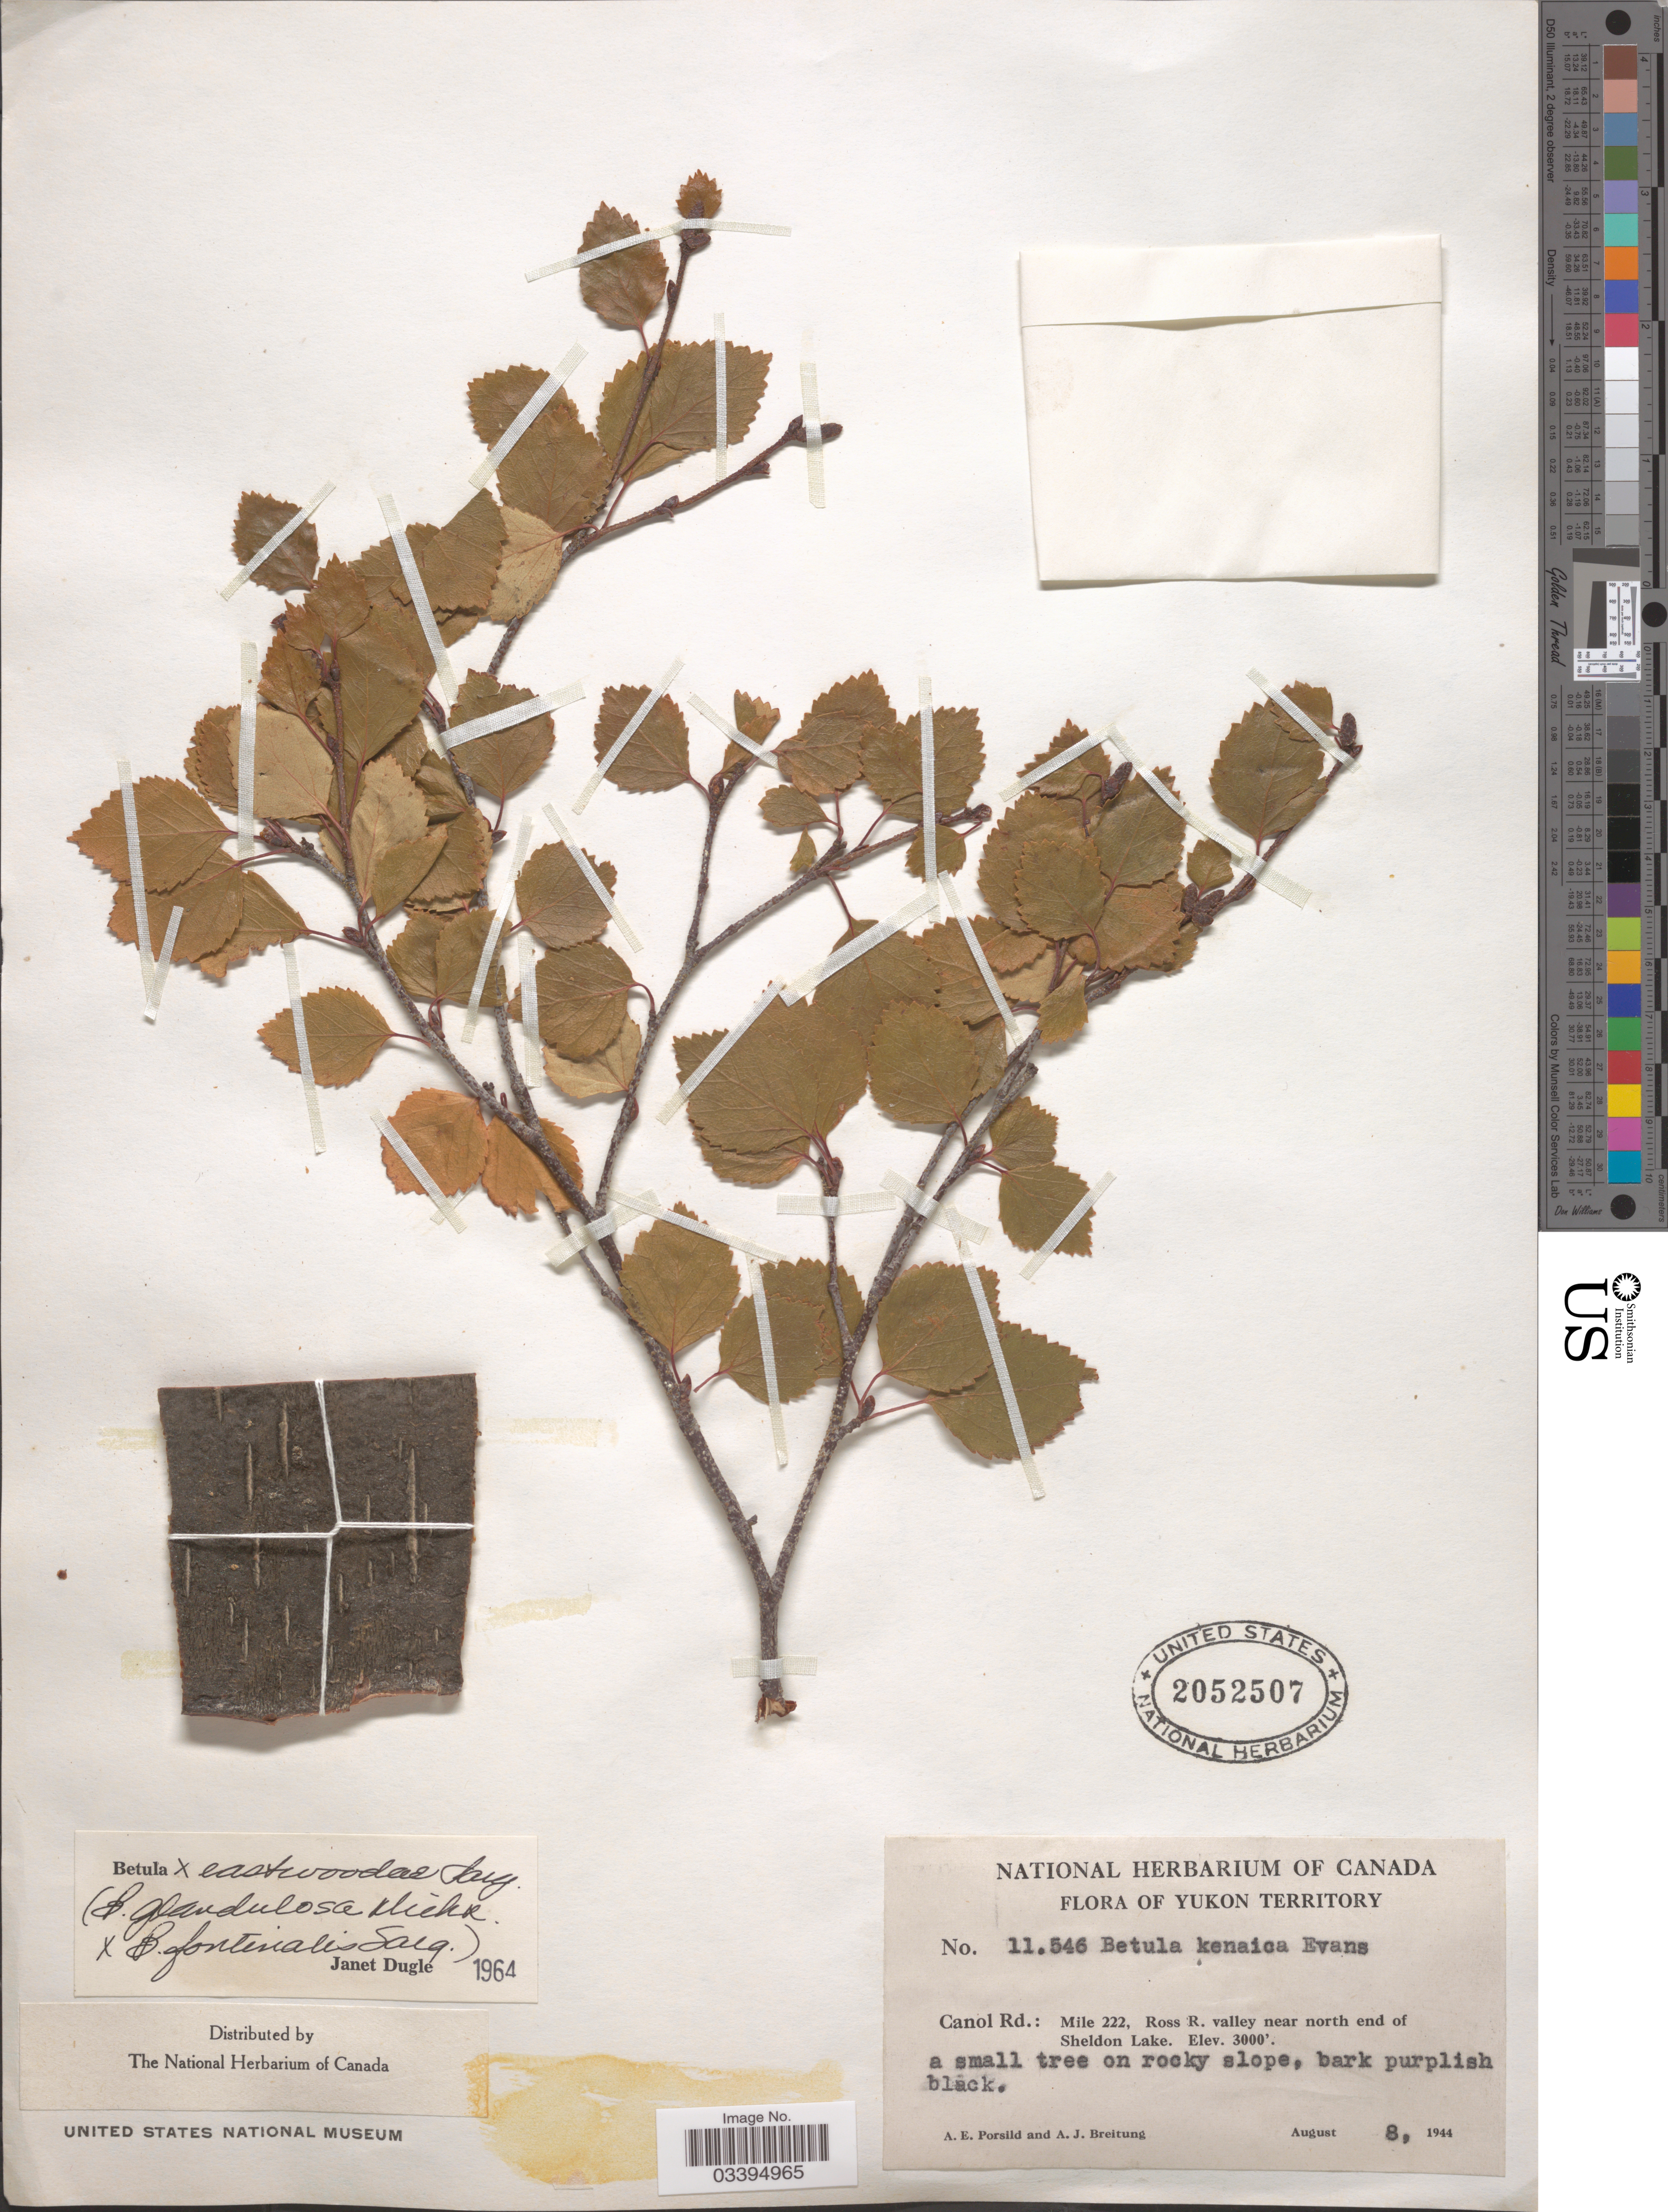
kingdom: Plantae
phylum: Tracheophyta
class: Magnoliopsida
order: Fagales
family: Betulaceae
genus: Betula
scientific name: Betula eastwoodae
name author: Sarg.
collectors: A. E. Porsild & A. Breitung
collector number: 11546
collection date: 1944-08-08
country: Canada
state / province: Yukon Territory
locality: Canol Rd.: Mile 222, Ross R. valley near north end of Sheldon Lake.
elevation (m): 914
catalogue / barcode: US 2052507